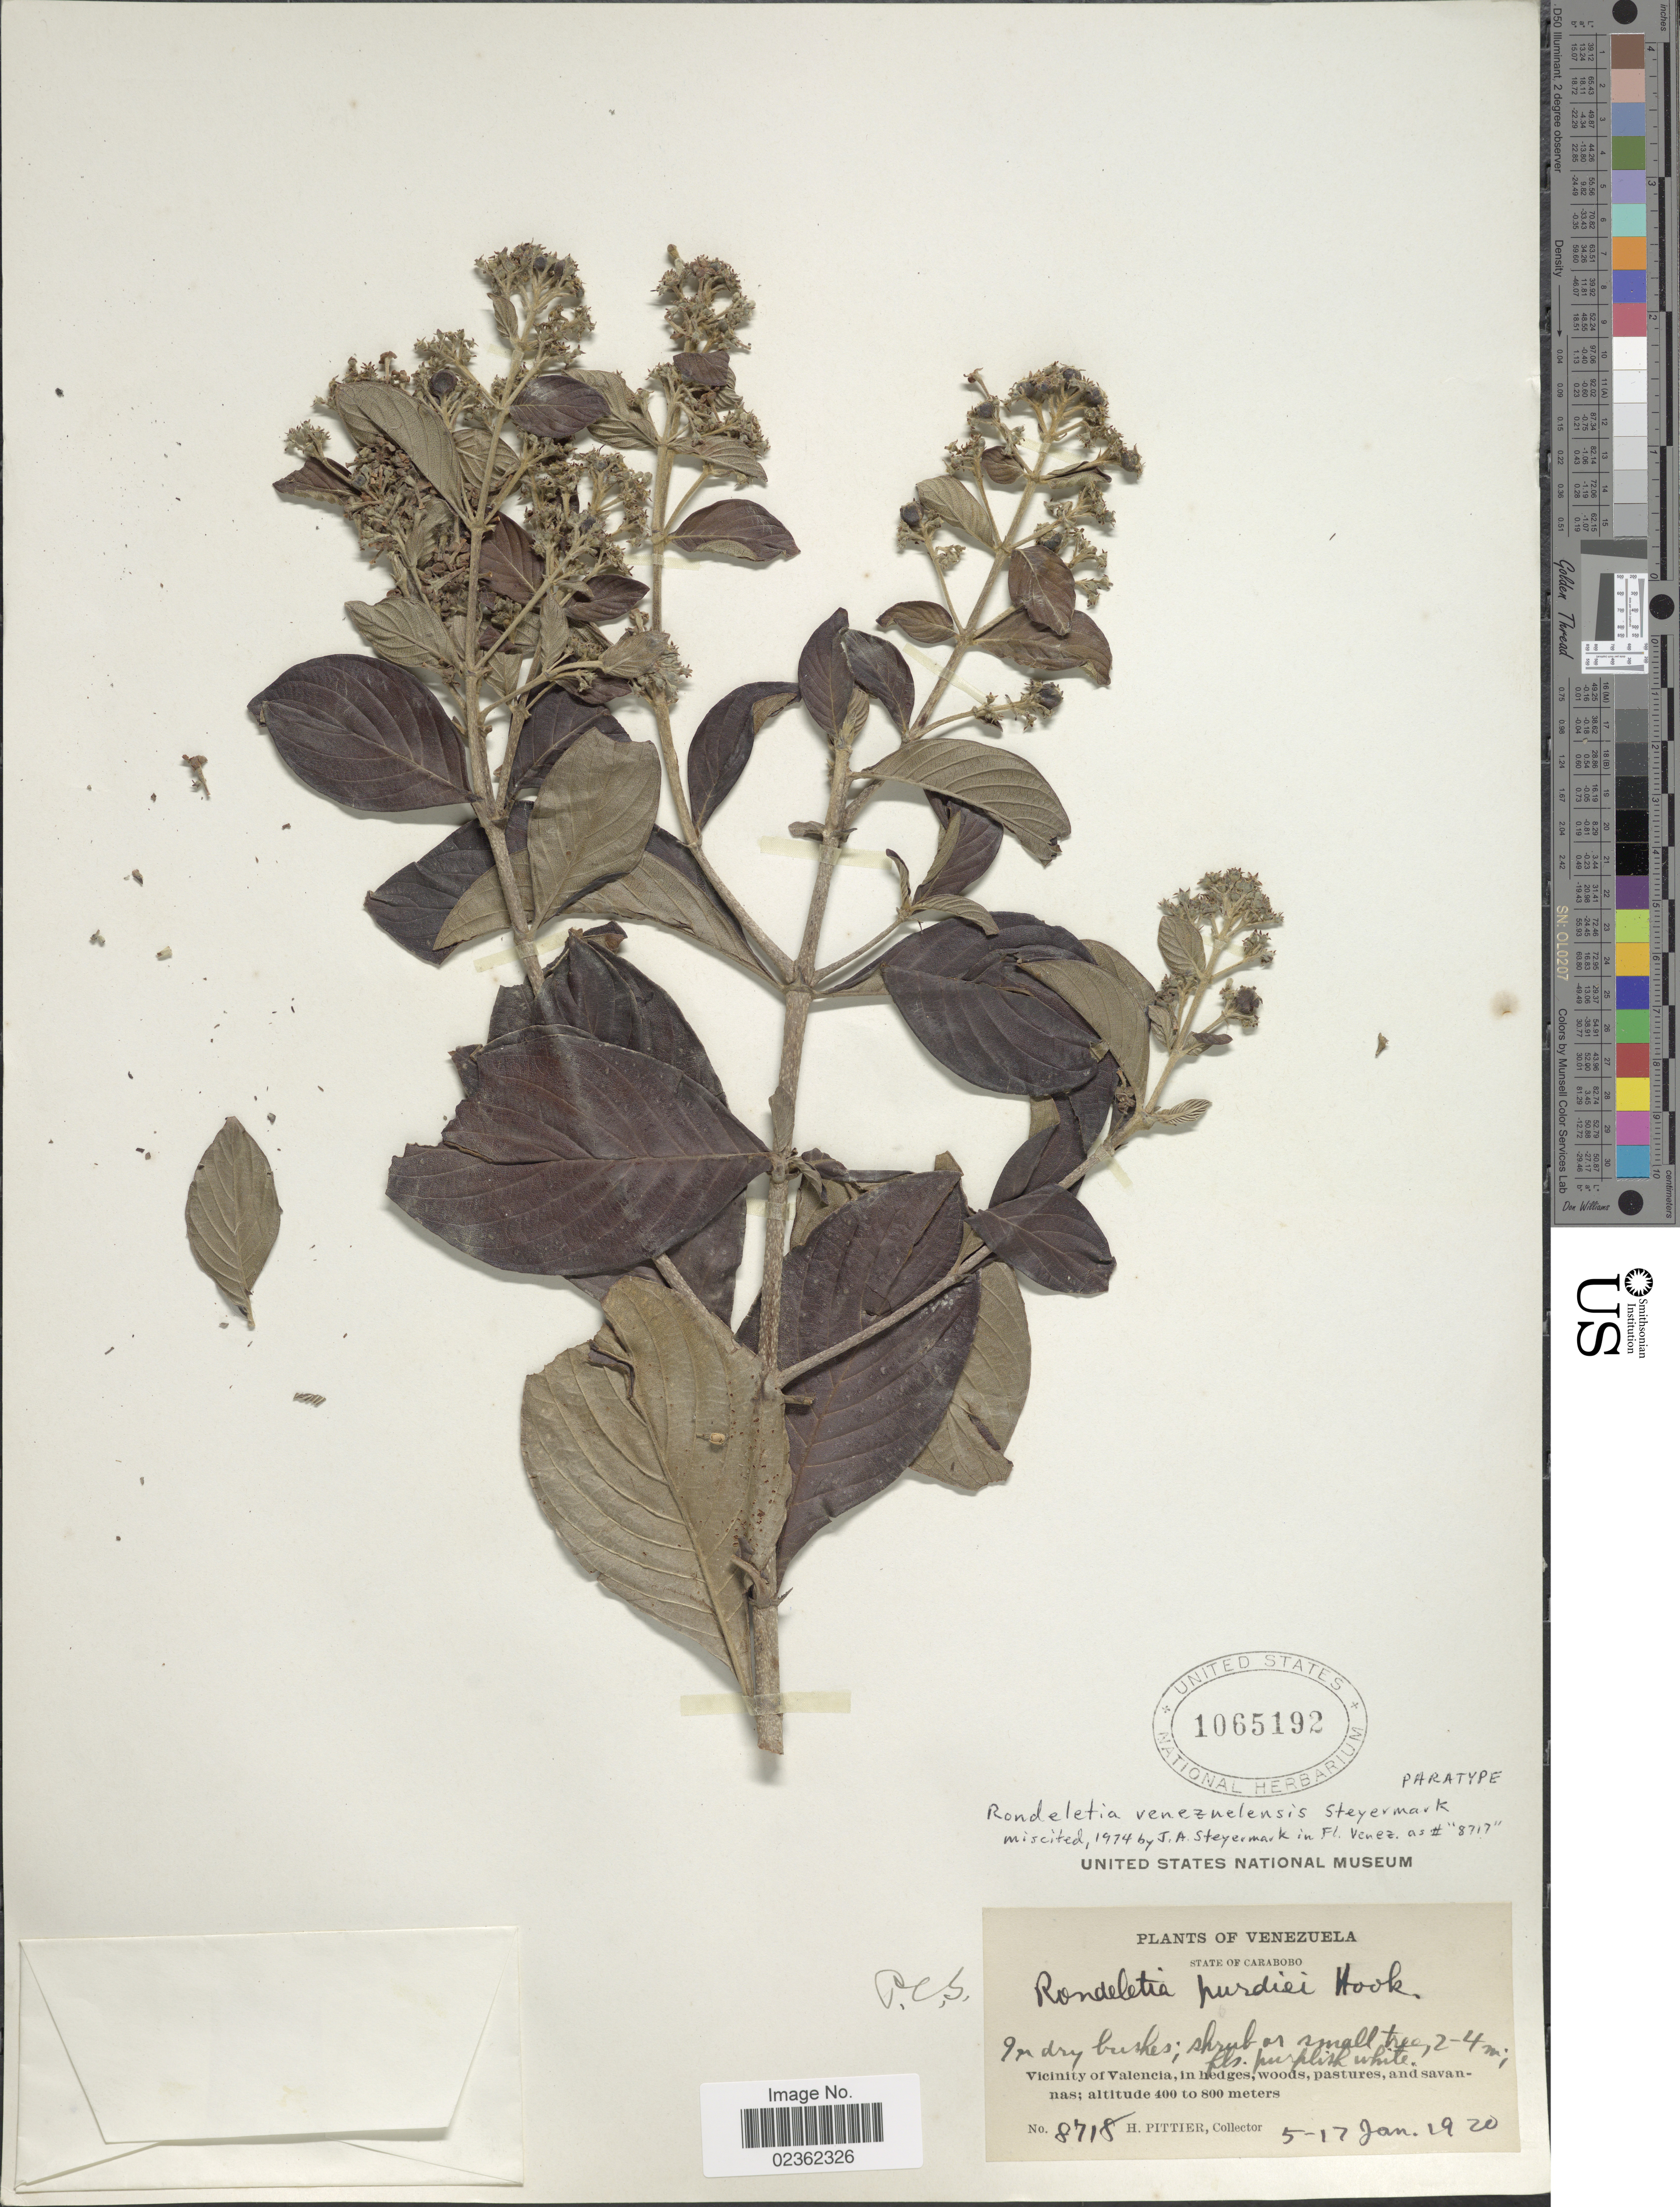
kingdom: Plantae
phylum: Tracheophyta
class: Magnoliopsida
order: Gentianales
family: Rubiaceae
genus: Rondeletia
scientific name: Rondeletia venezuelensis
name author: Steyerm.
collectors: H. F. Pittier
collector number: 8718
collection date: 1920-01-05/1920-01-17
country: Venezuela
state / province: Carabobo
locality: Vicinity of Valencia, in hedges, woods, pastures, and savannas.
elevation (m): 400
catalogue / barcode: US 1065192